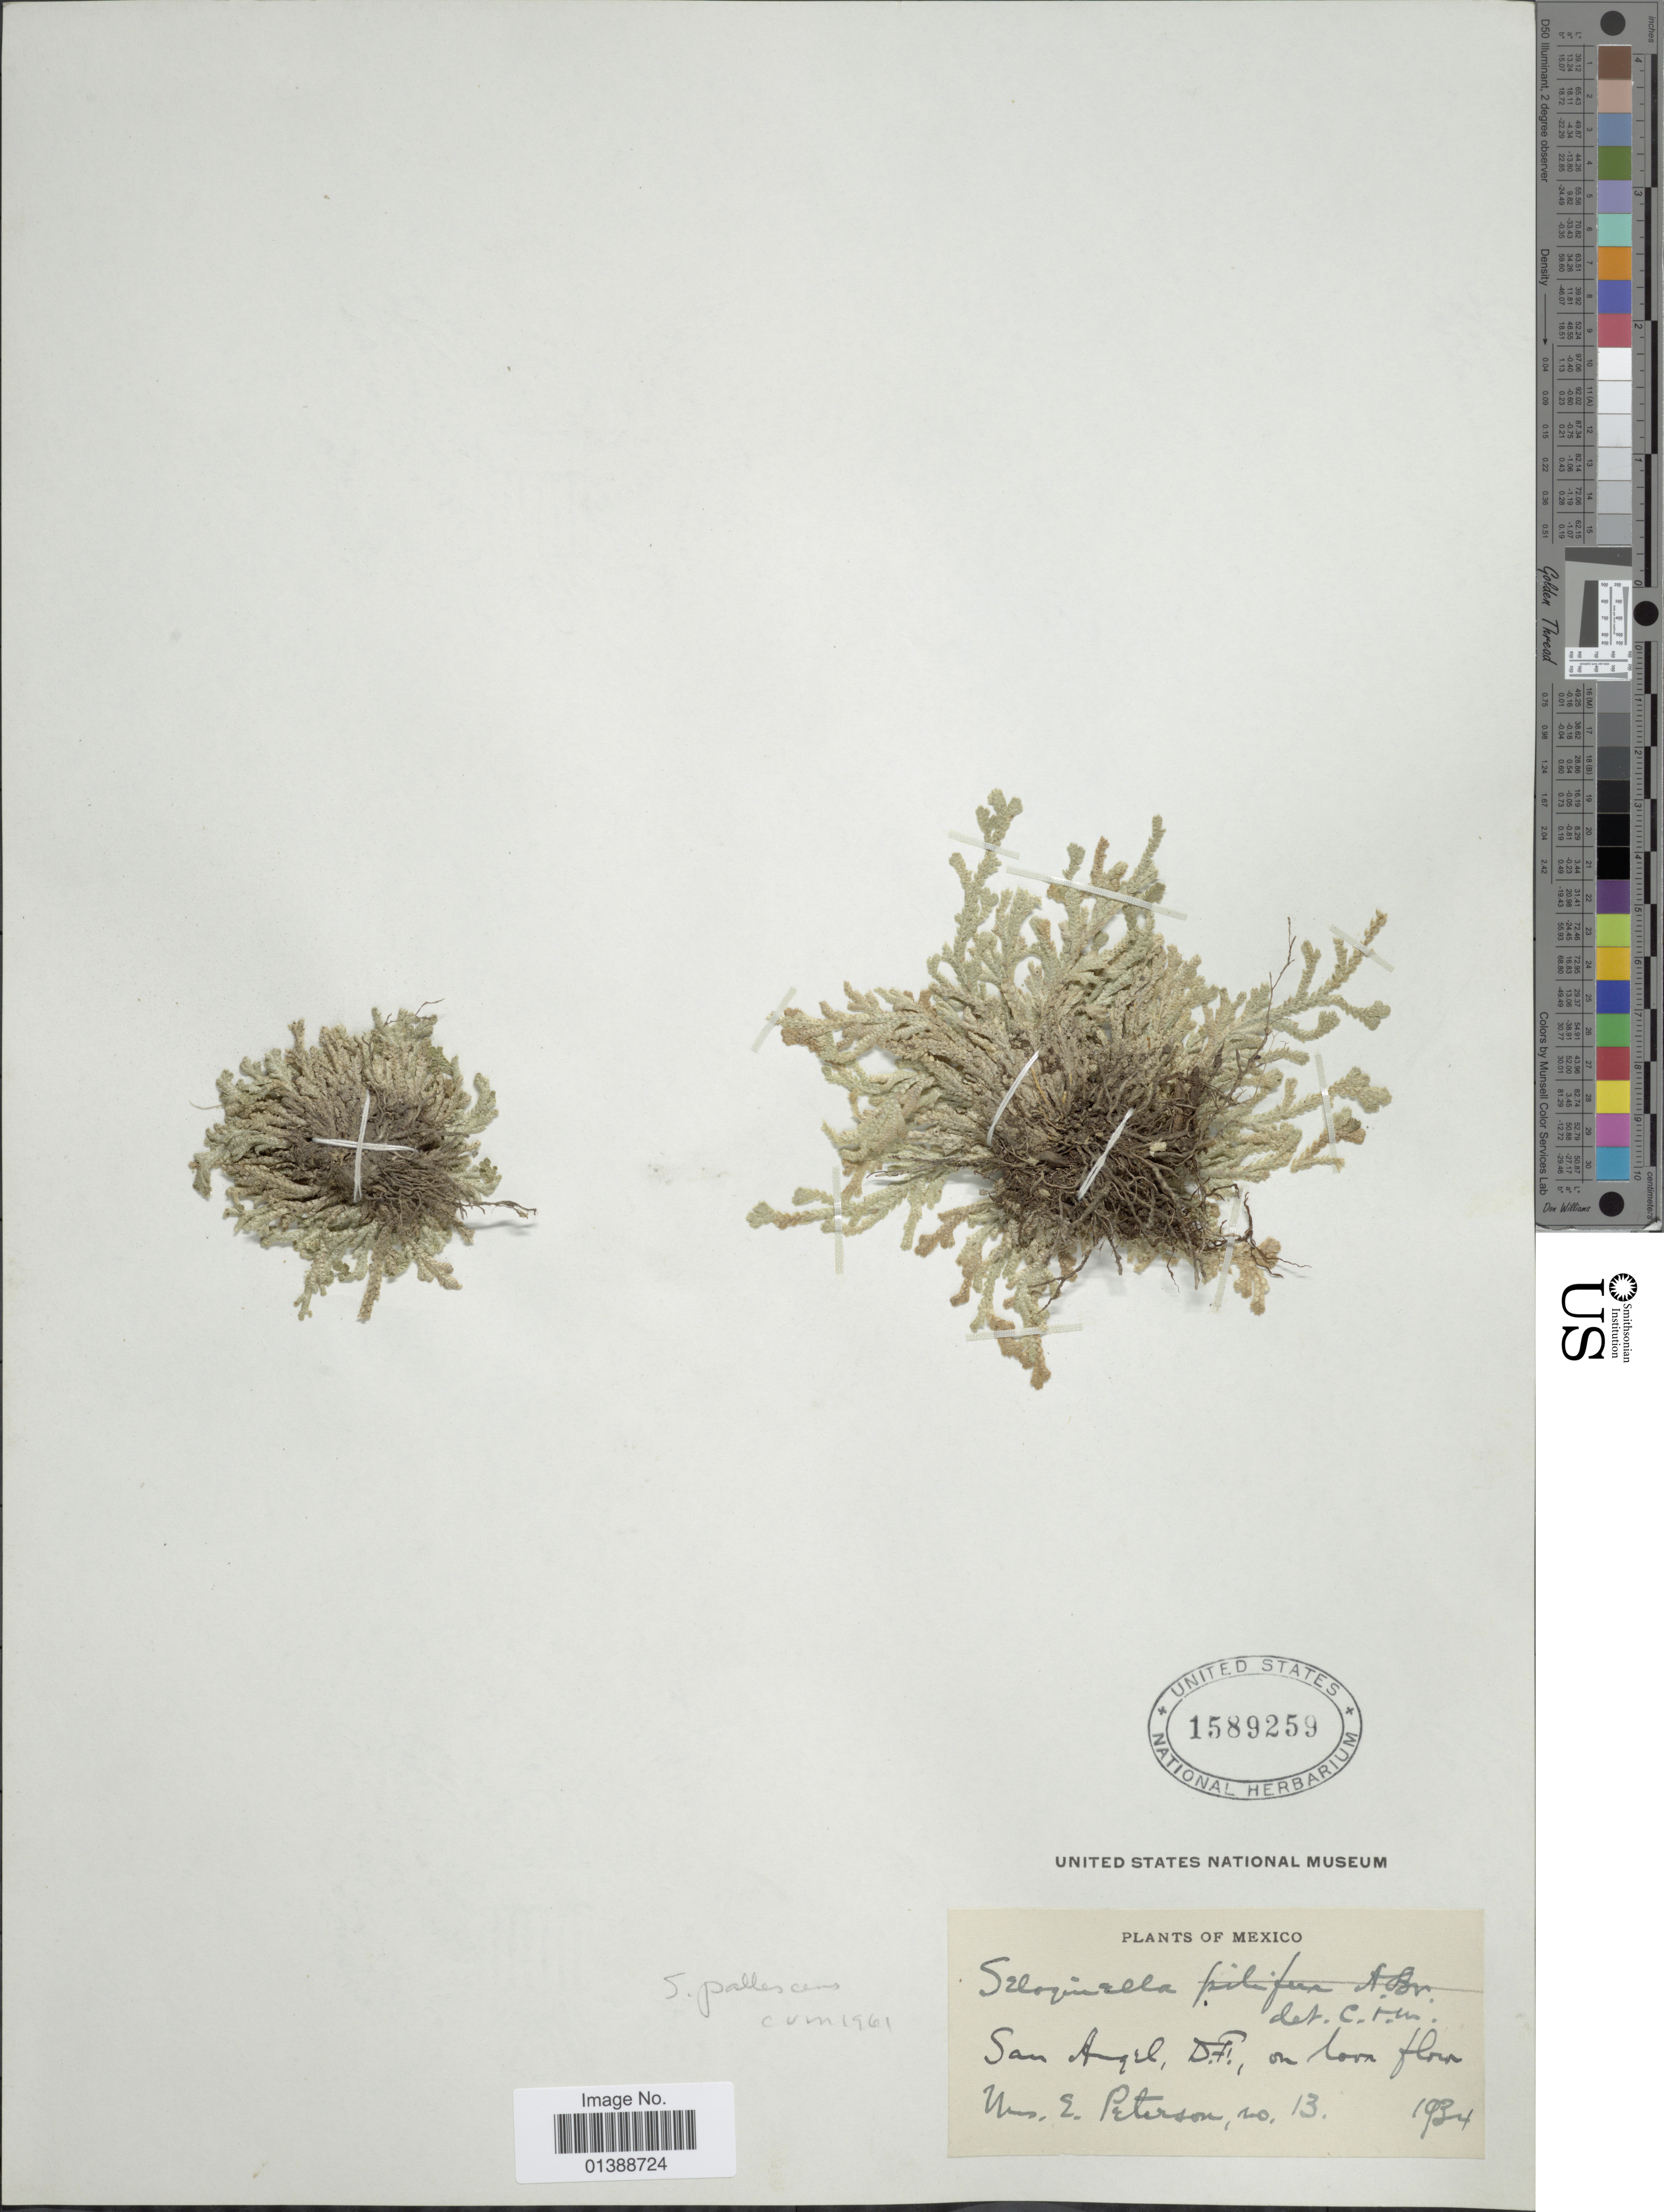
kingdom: Plantae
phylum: Tracheophyta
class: Lycopodiopsida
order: Selaginellales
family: Selaginellaceae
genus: Selaginella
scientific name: Selaginella pallescens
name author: (C. Presl) Spring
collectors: E. Peterson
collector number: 13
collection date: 1934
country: Mexico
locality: San Angel, D.F.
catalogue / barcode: US 1589259